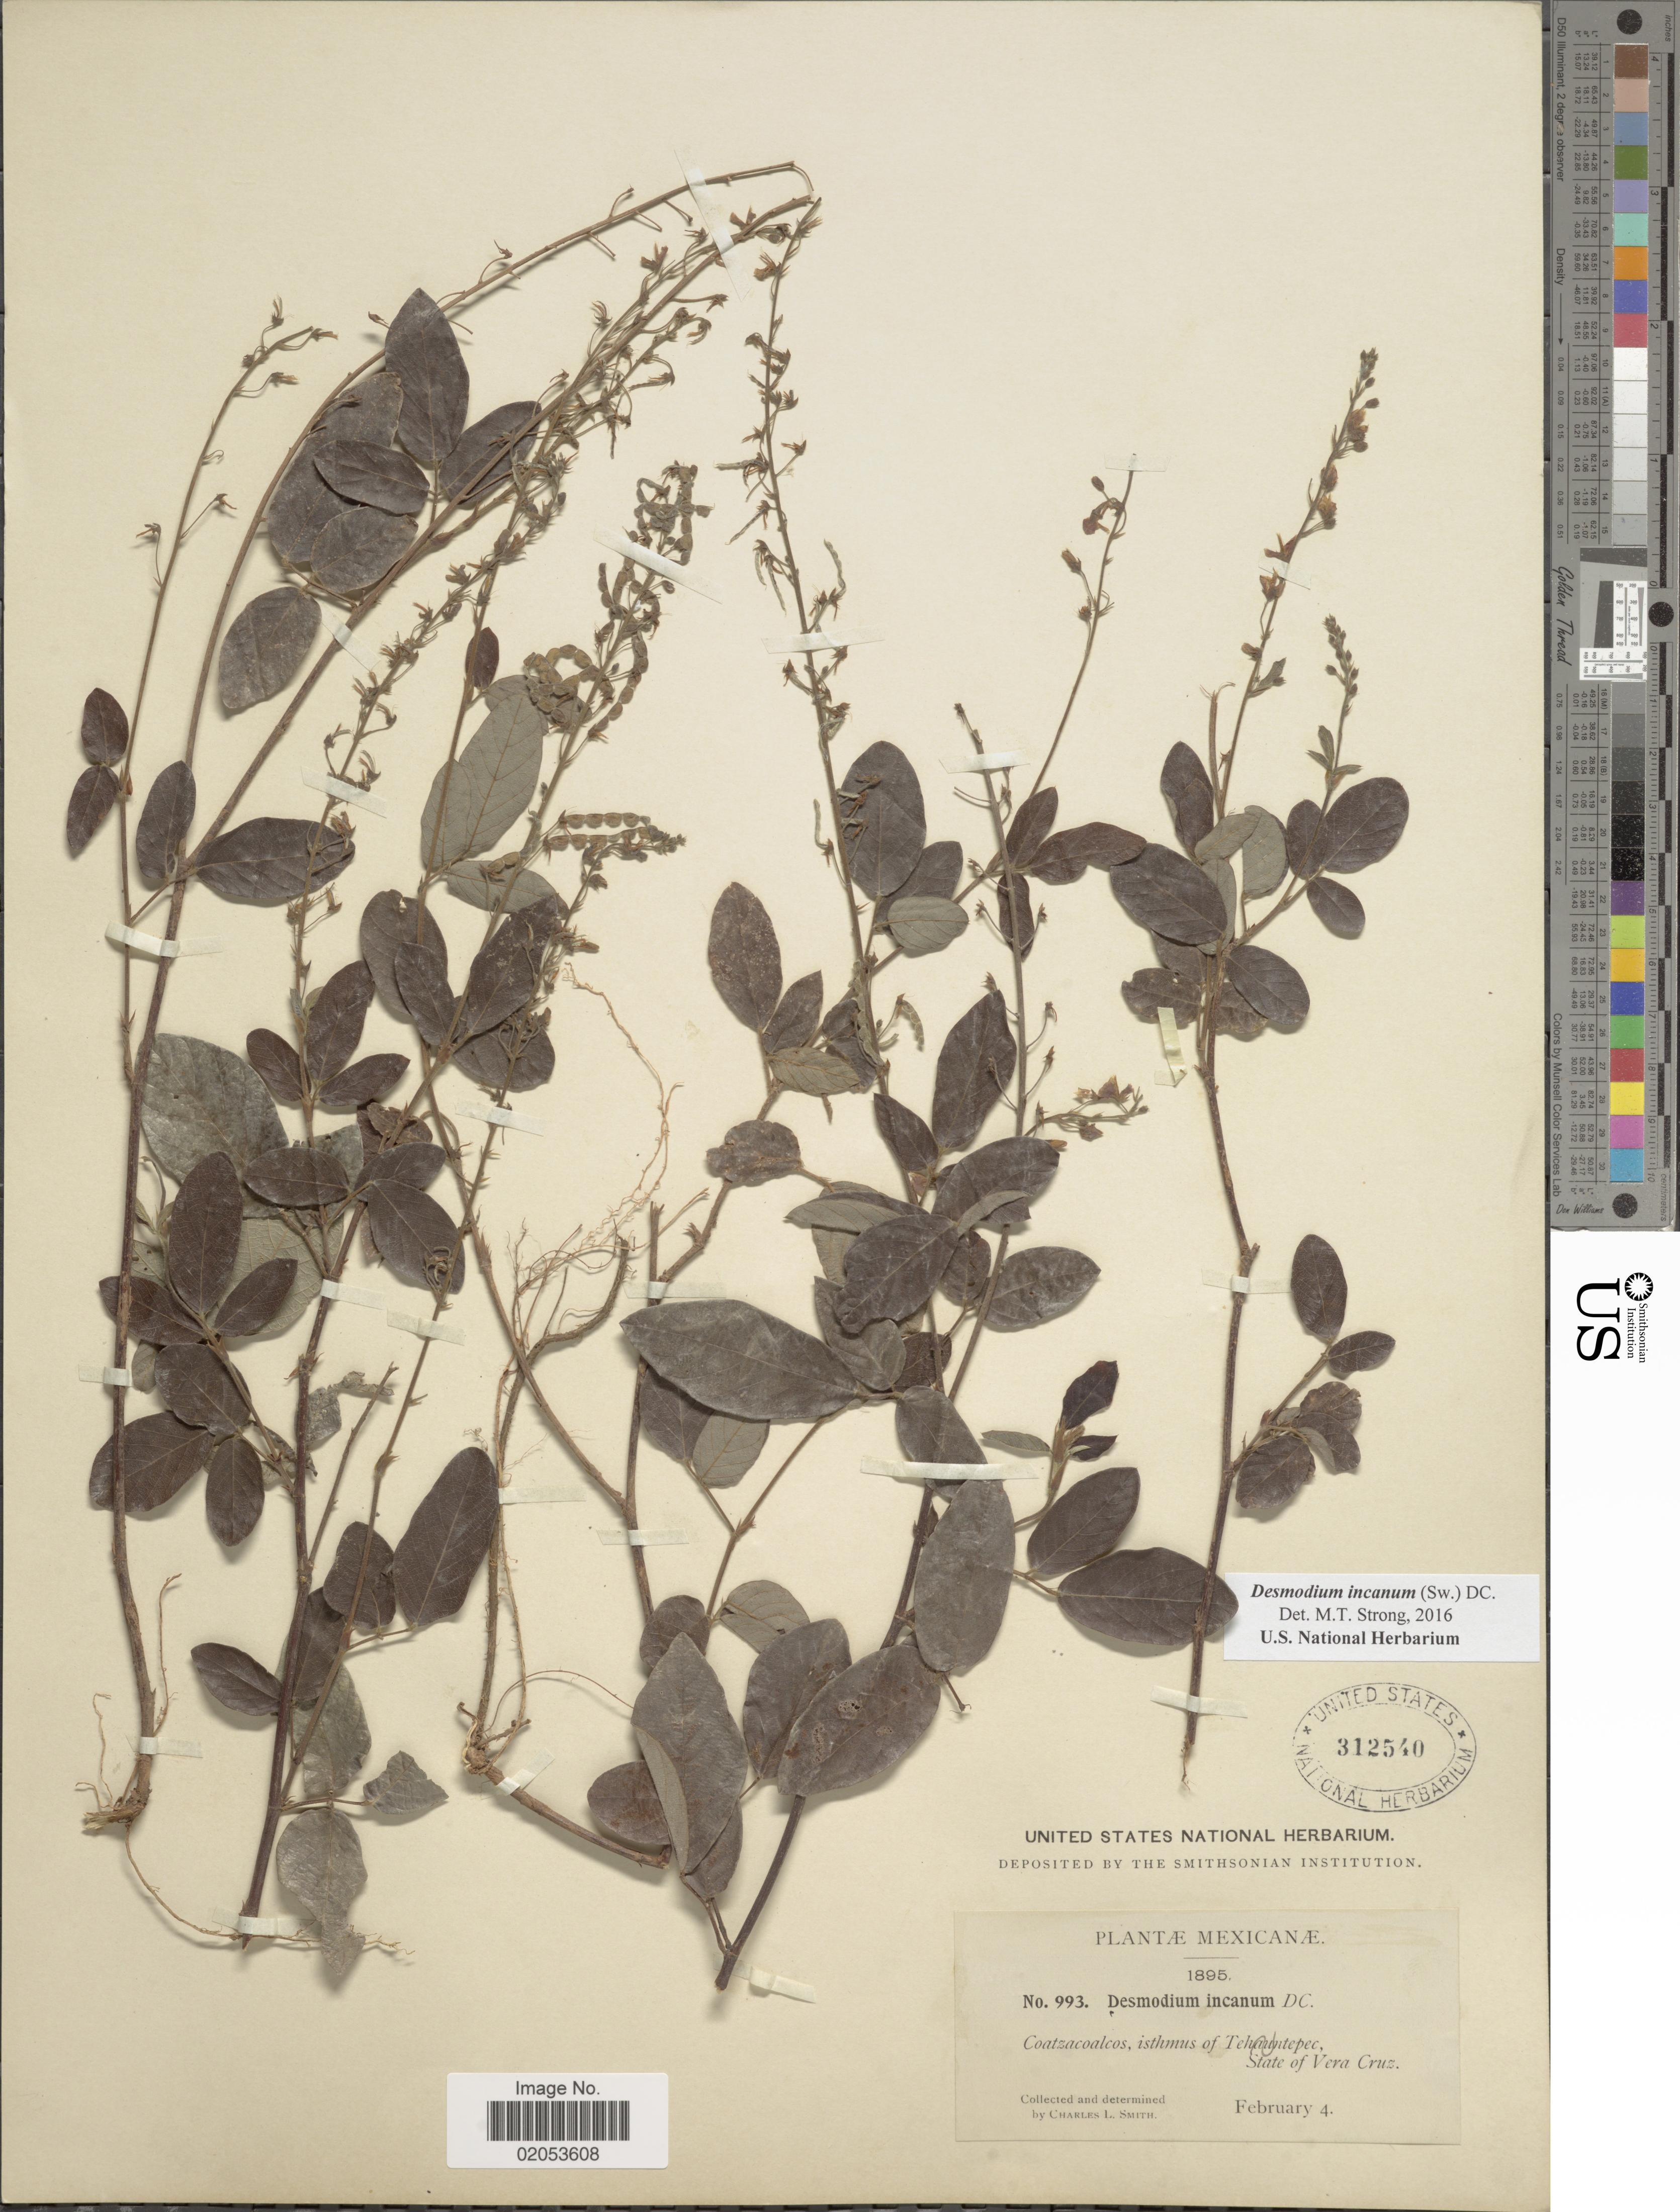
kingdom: Plantae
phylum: Tracheophyta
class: Magnoliopsida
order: Fabales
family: Fabaceae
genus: Desmodium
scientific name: Desmodium incanum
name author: (Sw.) DC.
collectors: C. L. Smith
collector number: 993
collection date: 1895-02-14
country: Mexico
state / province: Veracruz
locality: State of Vera Cruz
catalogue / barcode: US 312540